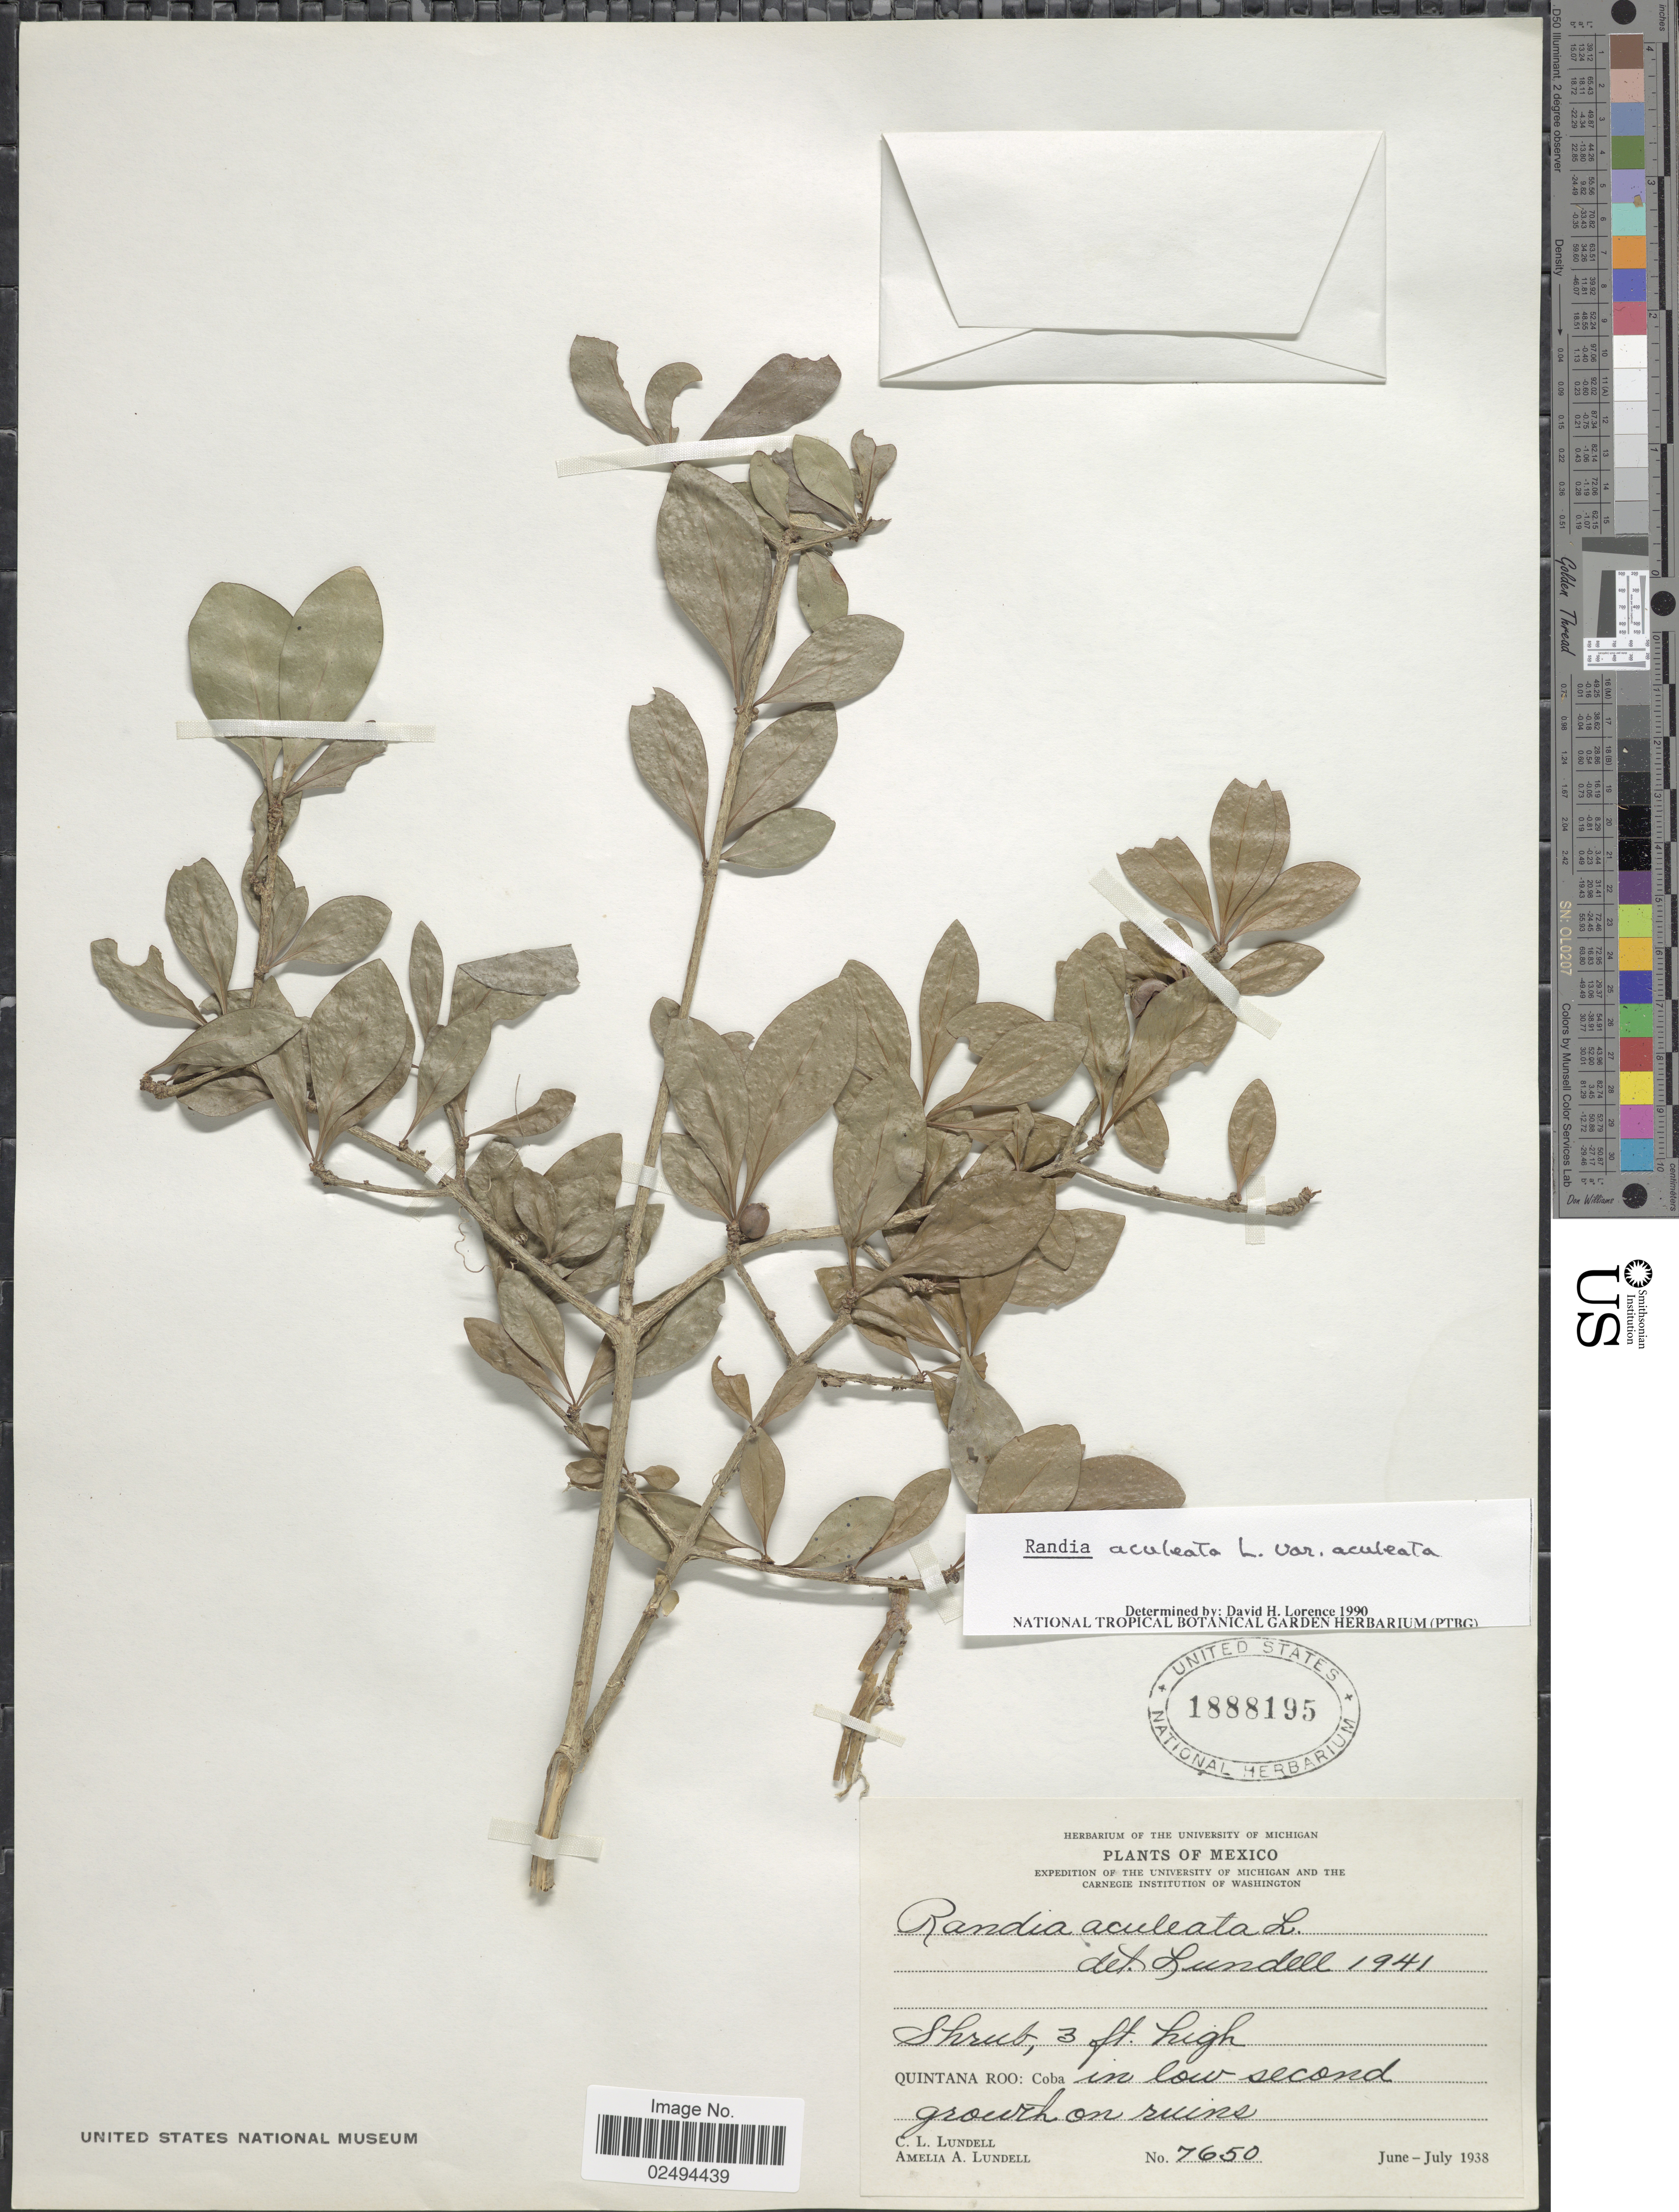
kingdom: Plantae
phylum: Tracheophyta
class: Magnoliopsida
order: Gentianales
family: Rubiaceae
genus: Randia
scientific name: Randia aculeata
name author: L.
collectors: C. L. Lundell & A. A. Lundell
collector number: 7650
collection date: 1938-06/1938-07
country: Mexico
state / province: Quintana Roo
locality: Coba in low second growth on ruins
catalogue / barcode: US 1888195